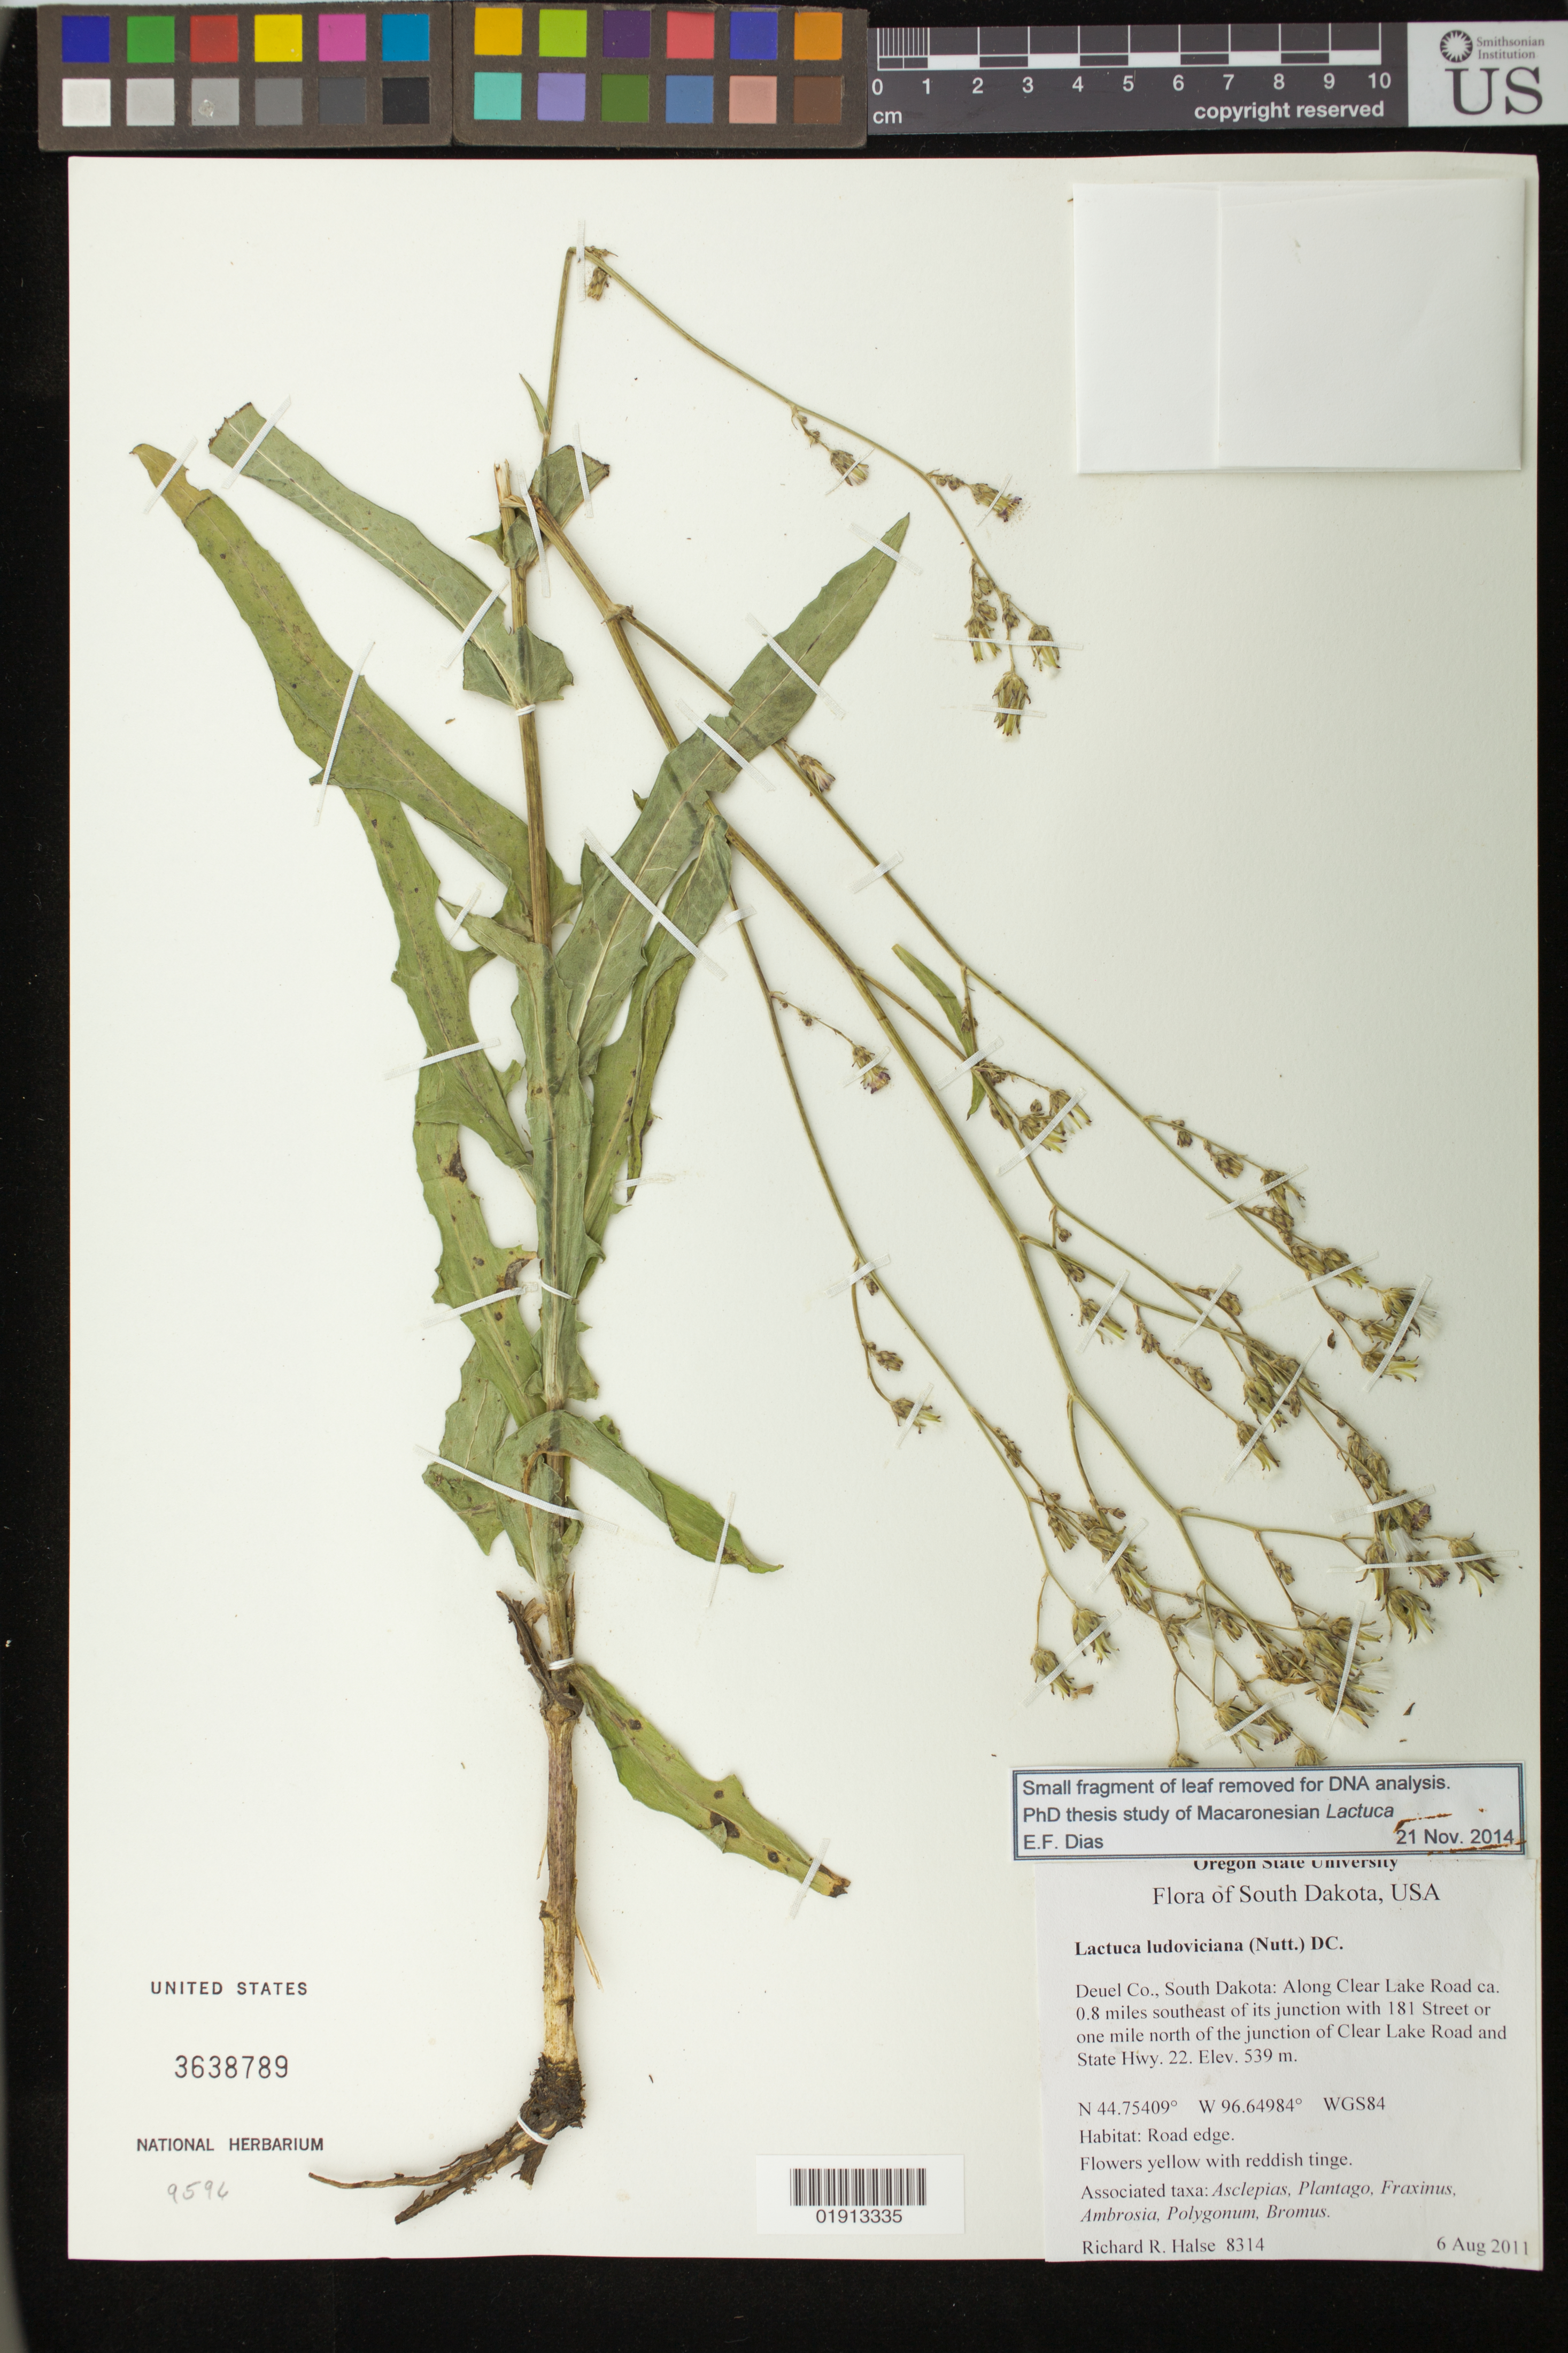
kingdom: Plantae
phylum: Tracheophyta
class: Magnoliopsida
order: Asterales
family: Asteraceae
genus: Lactuca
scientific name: Lactuca ludoviciana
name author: (Nutt.) Riddell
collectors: R. Halse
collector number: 8314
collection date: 2011-08-06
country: United States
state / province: South Dakota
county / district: Deuel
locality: Along Clear Lake Road ca. 0.8 miles southeast of its junction with 181 Street or one mile north of the junction of Clear Lake Road and State Hwy. 22.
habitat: Road edge.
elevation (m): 539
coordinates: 44.7549 N, 96.64984 W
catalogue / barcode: US 3638789